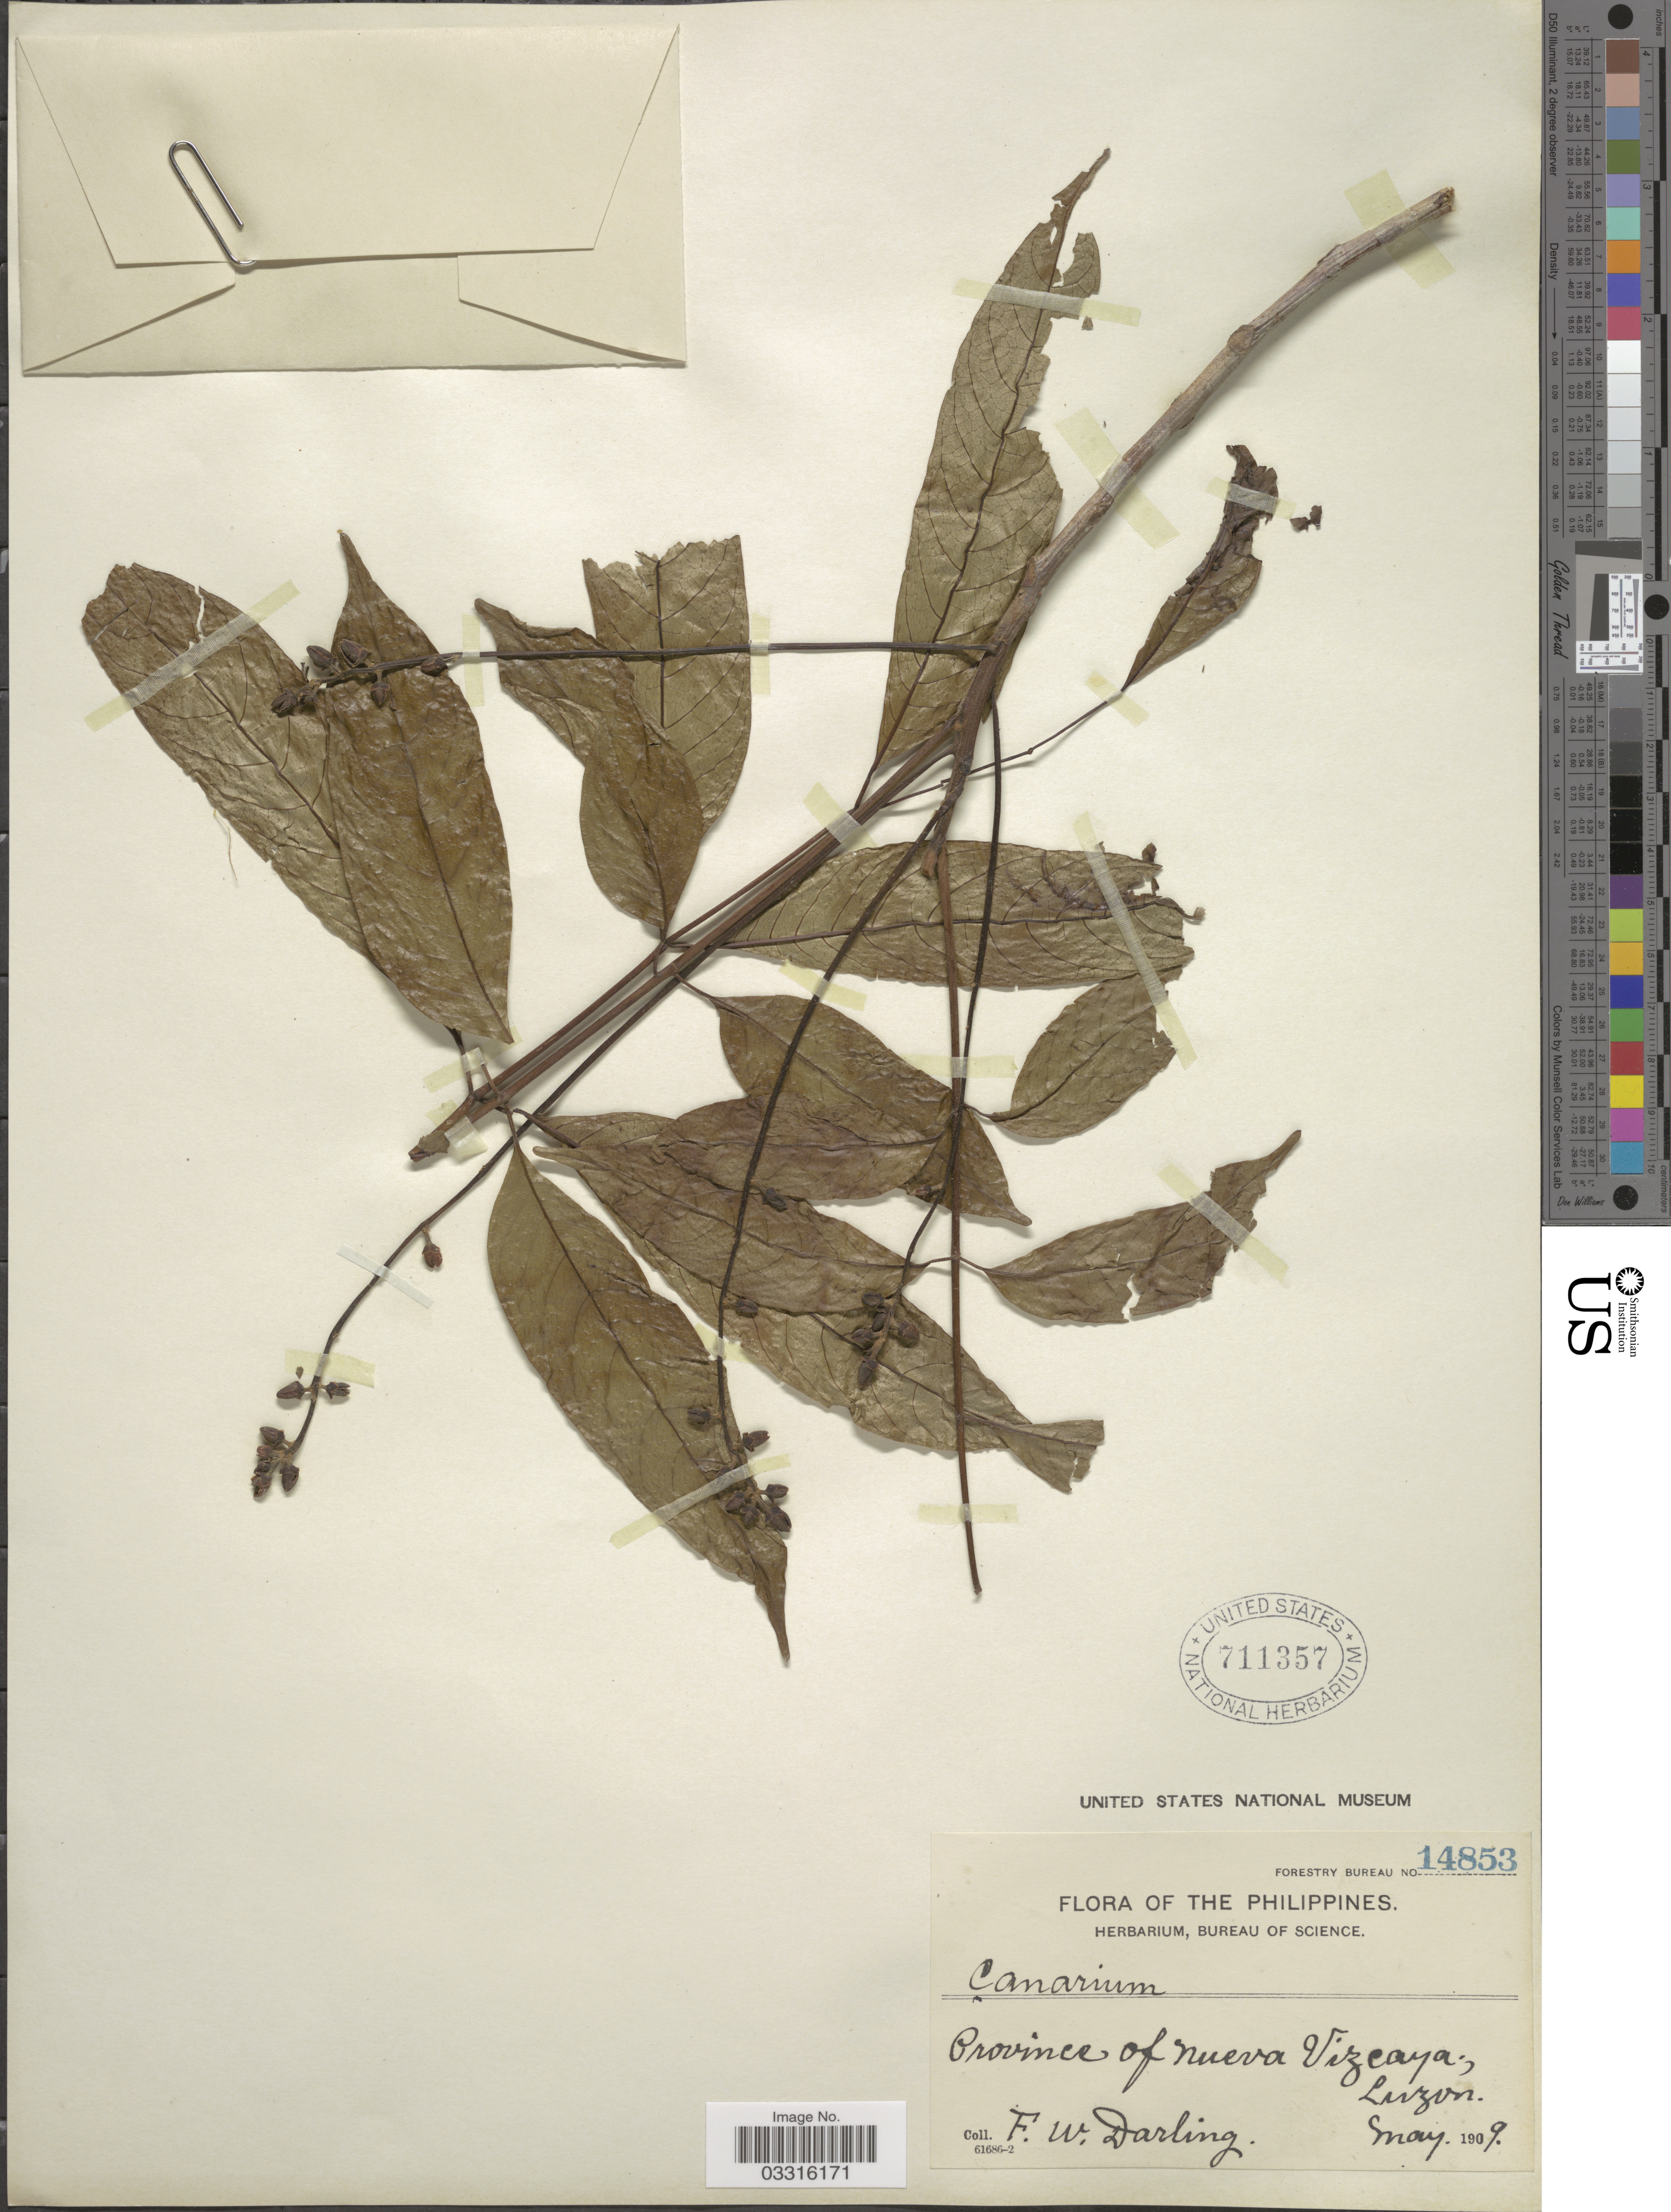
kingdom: Plantae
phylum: Tracheophyta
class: Magnoliopsida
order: Sapindales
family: Burseraceae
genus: Canarium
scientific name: Canarium sp.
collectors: F. Darling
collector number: Forestry Bureau 14853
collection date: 1909-05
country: Philippines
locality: Province of Nueva Vizcaya, Luzon.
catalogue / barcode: US 711357